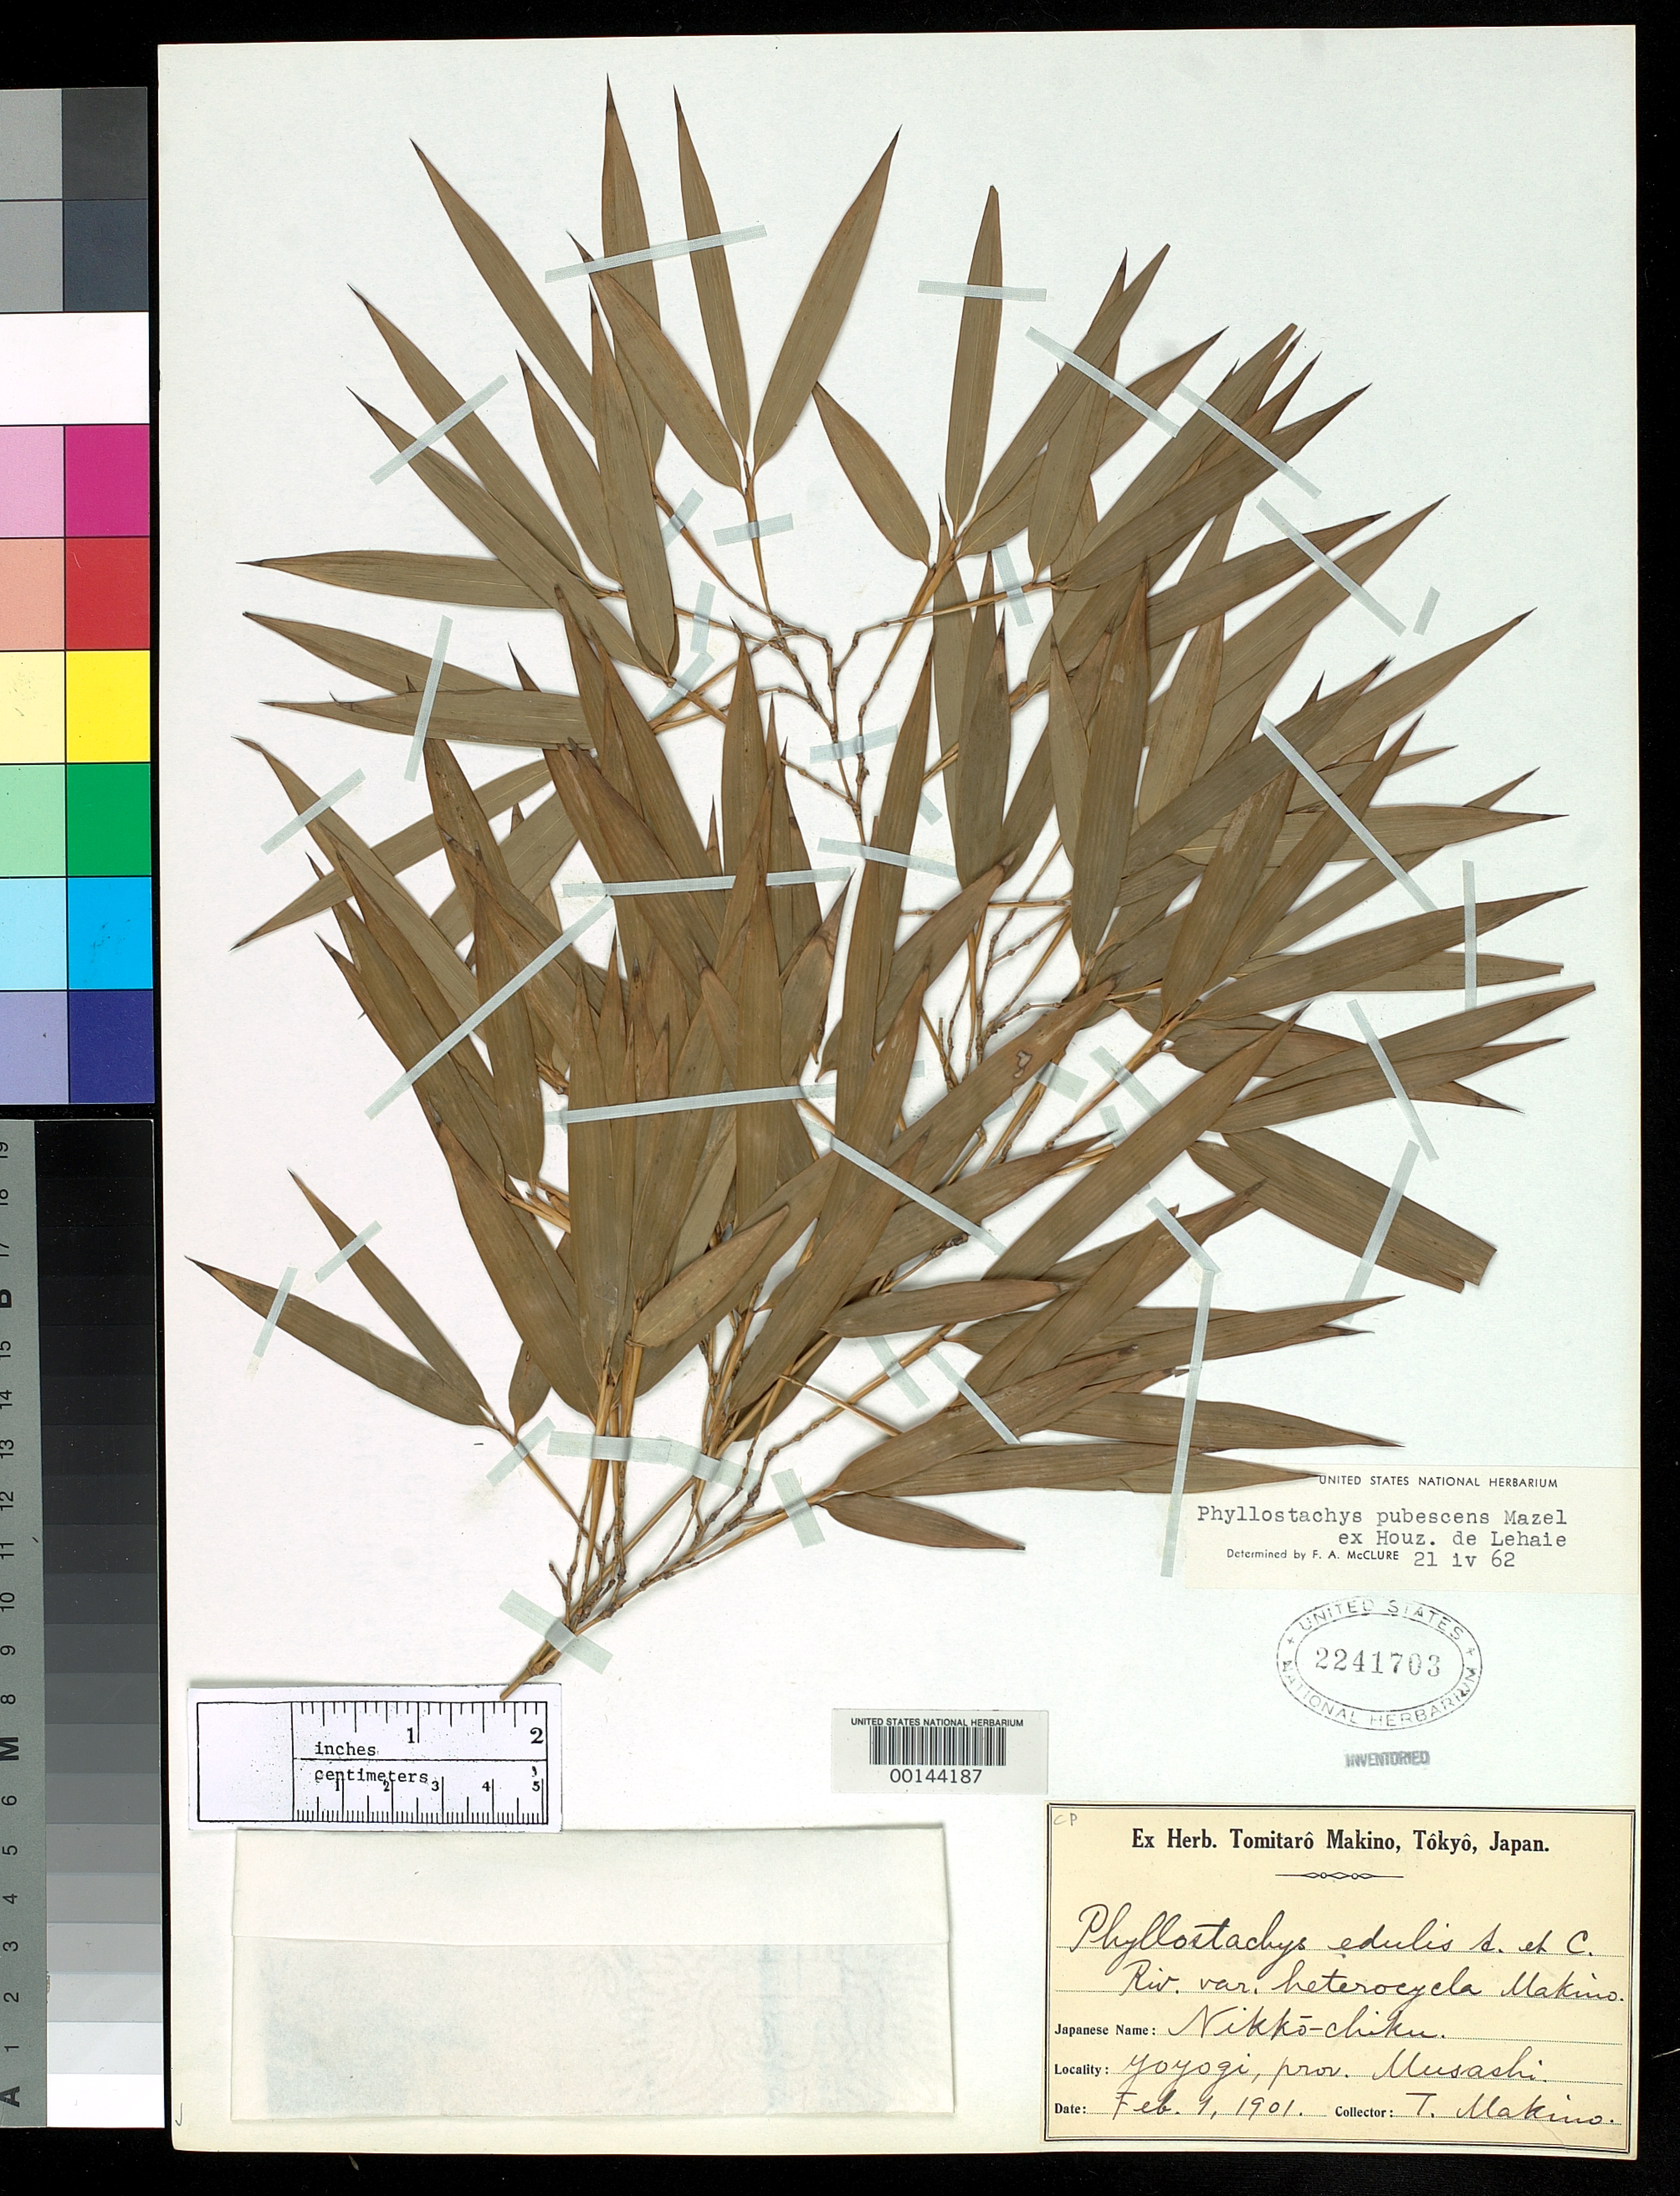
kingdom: Plantae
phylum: Tracheophyta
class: Liliopsida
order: Poales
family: Poaceae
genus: Phyllostachys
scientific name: Phyllostachys pubescens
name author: Mazel ex J. Houz.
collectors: T. Makino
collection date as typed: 01 Feb 1901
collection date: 1901-02-01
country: Japan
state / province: Tokyo, Federal City of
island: Honshu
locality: Yoyogi, Musashi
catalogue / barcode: US 2241703